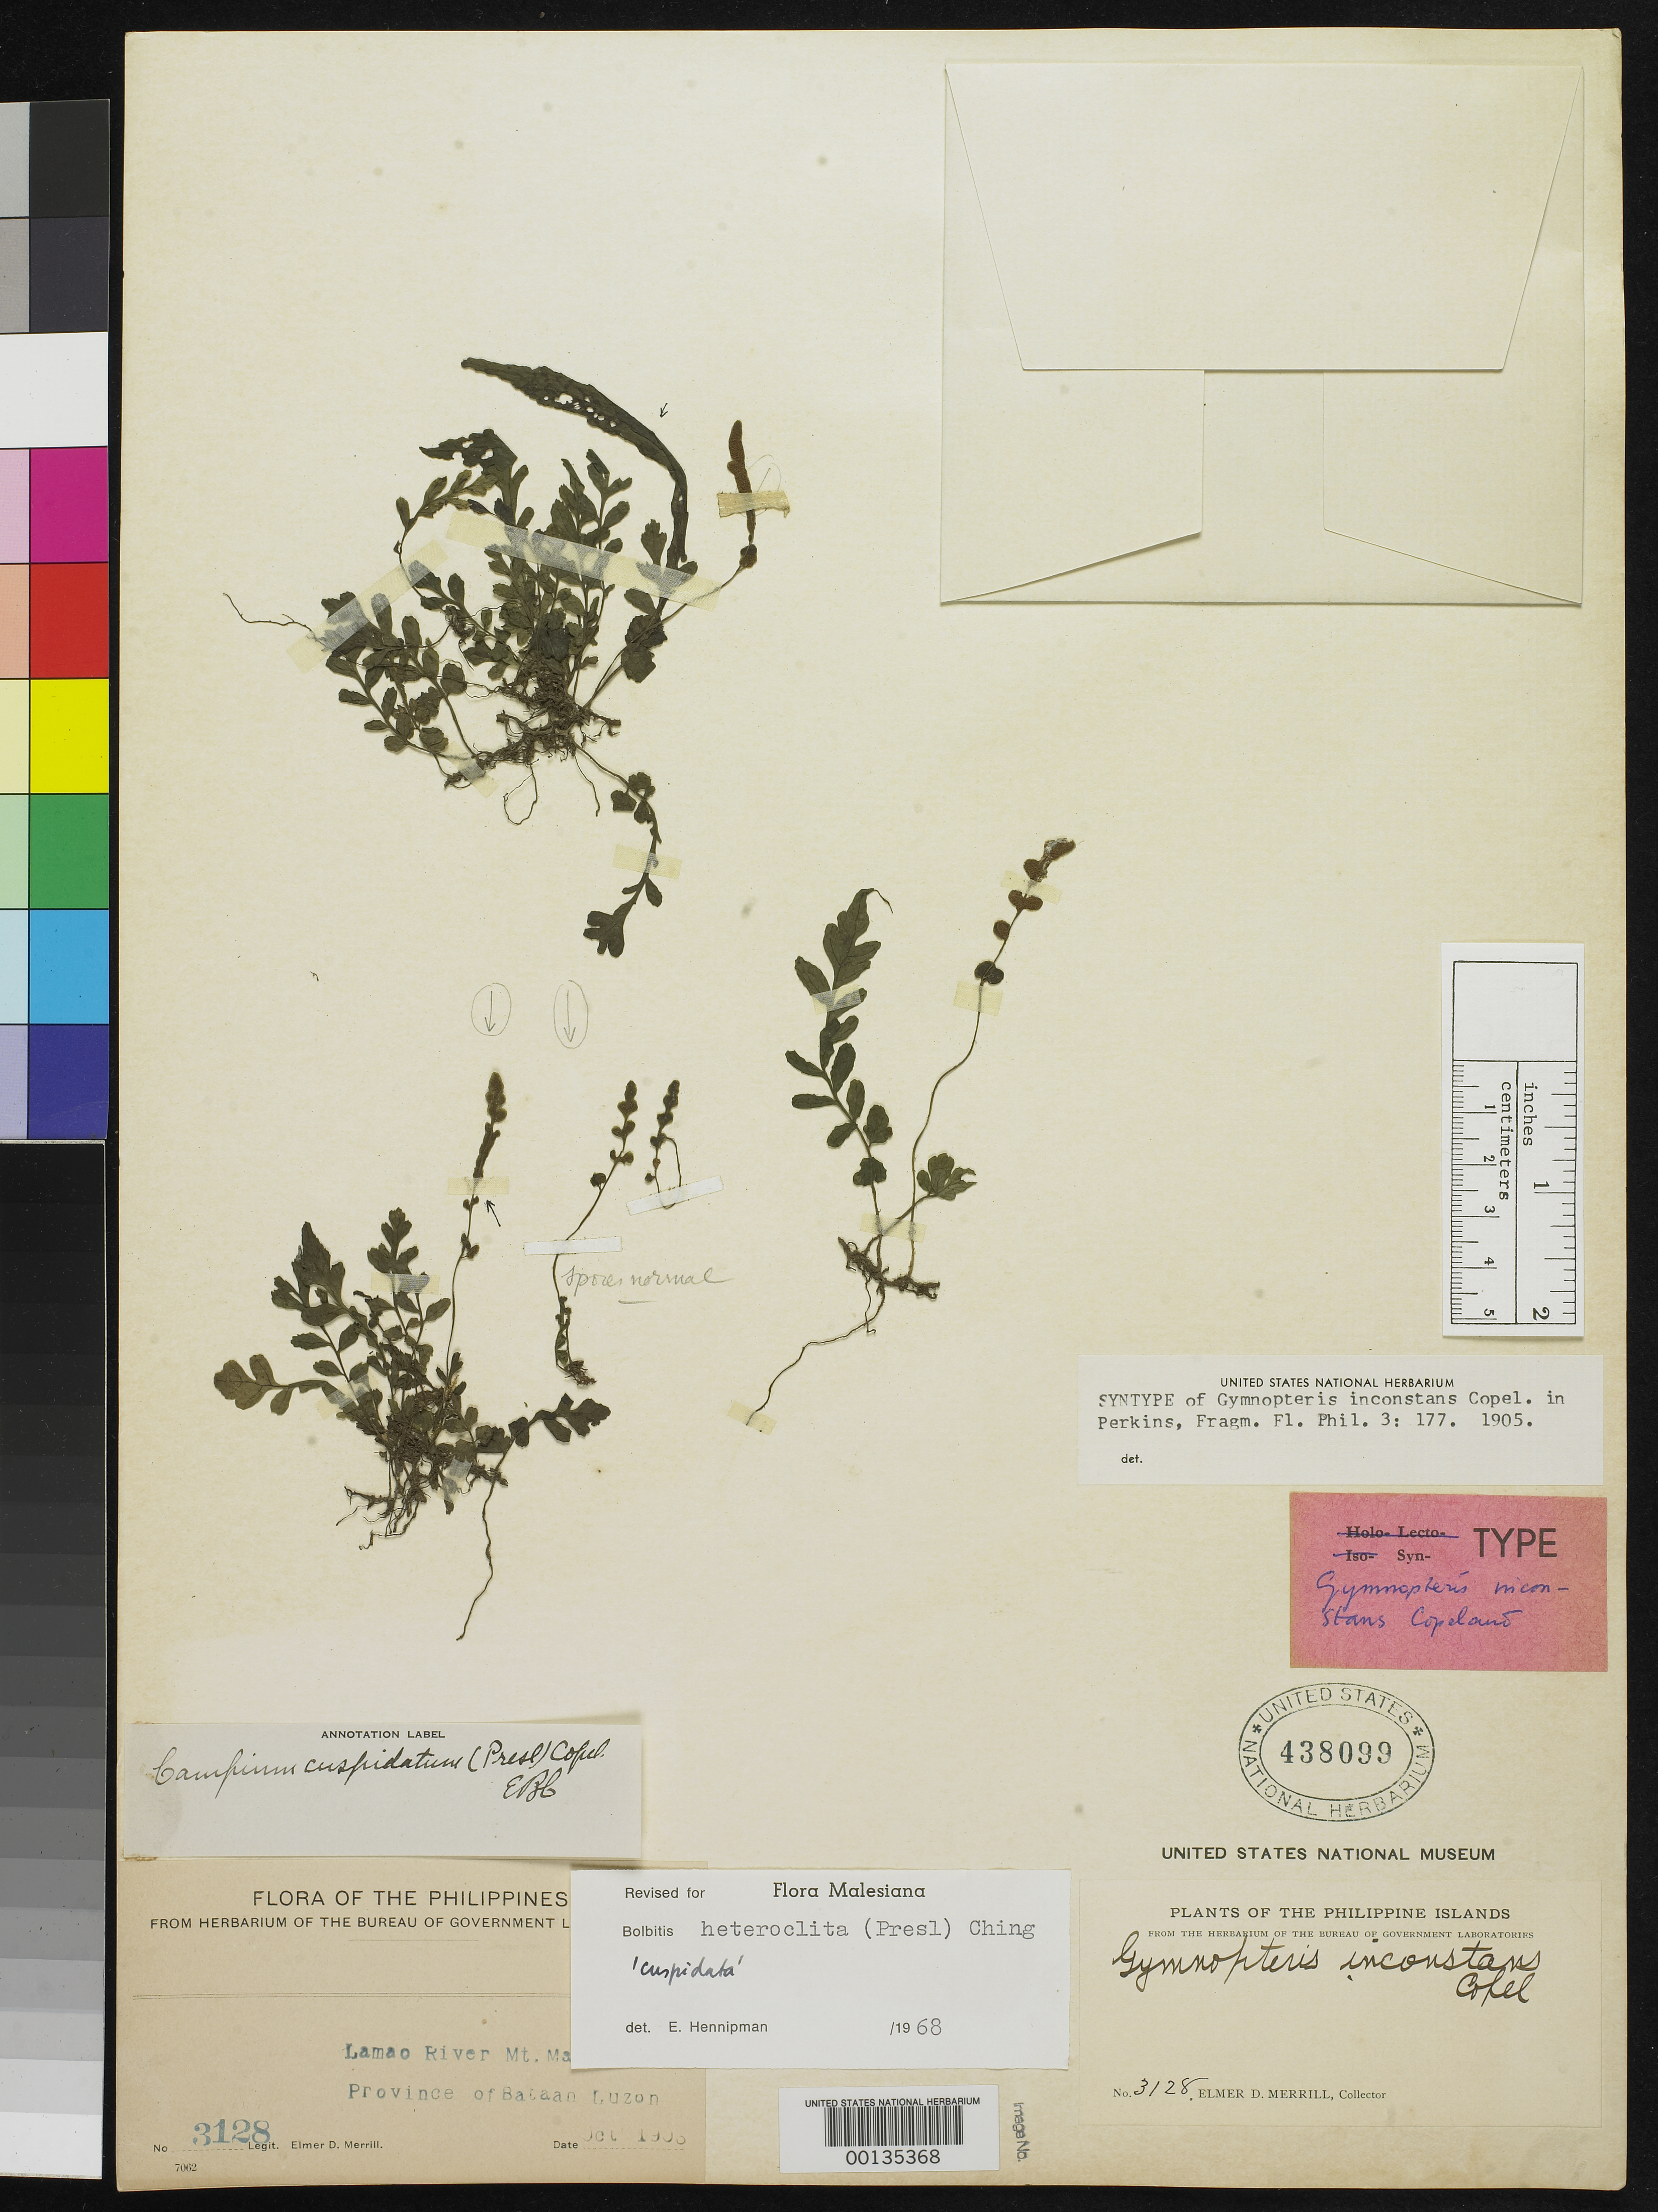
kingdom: Plantae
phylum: Tracheophyta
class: Polypodiopsida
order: Polypodiales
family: Pteridaceae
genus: Gymnopteris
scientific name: Gymnopteris inconstans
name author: Copel. in Perkins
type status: Syntype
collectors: E. D. Merrill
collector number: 3128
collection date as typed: Oct 1903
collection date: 1903-10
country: Philippines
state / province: Central Luzon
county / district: Bataan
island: Luzon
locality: Mt. Mariveles, Lamao River.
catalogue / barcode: US 438099